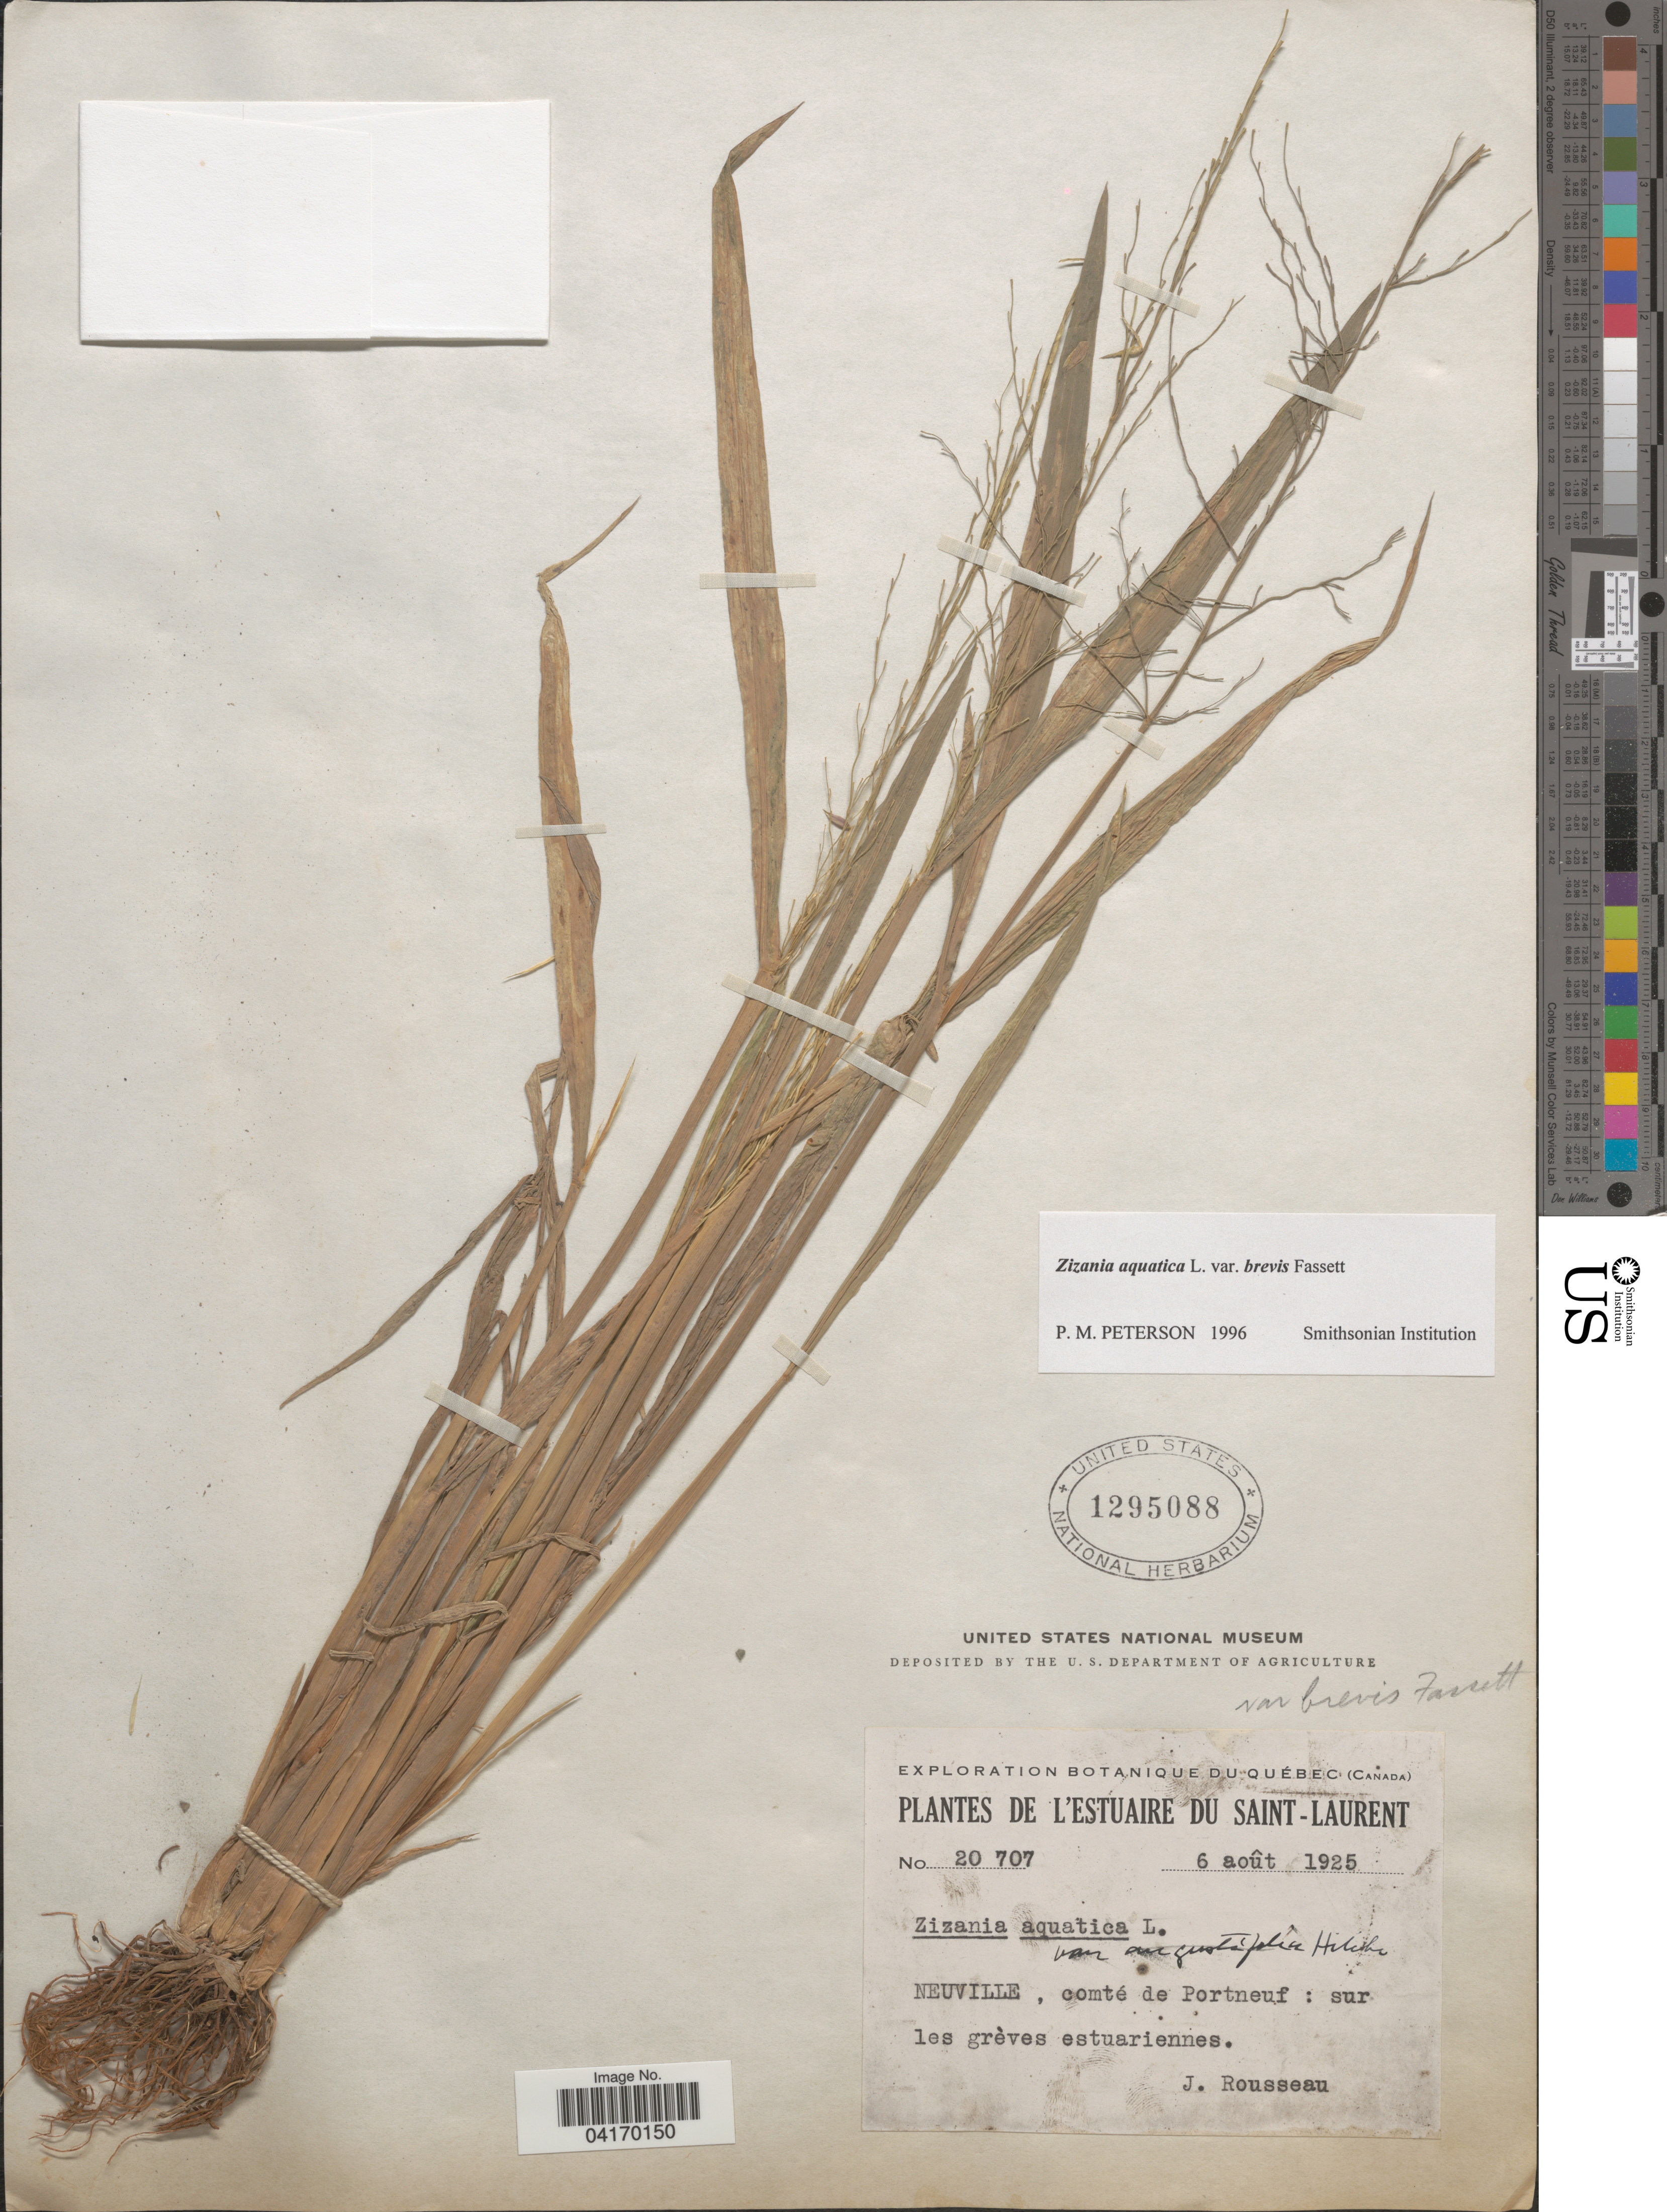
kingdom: Plantae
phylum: Tracheophyta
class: Liliopsida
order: Poales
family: Poaceae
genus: Zizania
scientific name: Zizania aquatica var. brevis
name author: Fassett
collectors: J. Rousseau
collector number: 20707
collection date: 1925-08-06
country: Canada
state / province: Quebec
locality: Exploration Botanique du Québec. Neuville, comté de Portneuf: sur les grèves estuariennes.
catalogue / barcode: US 1295088